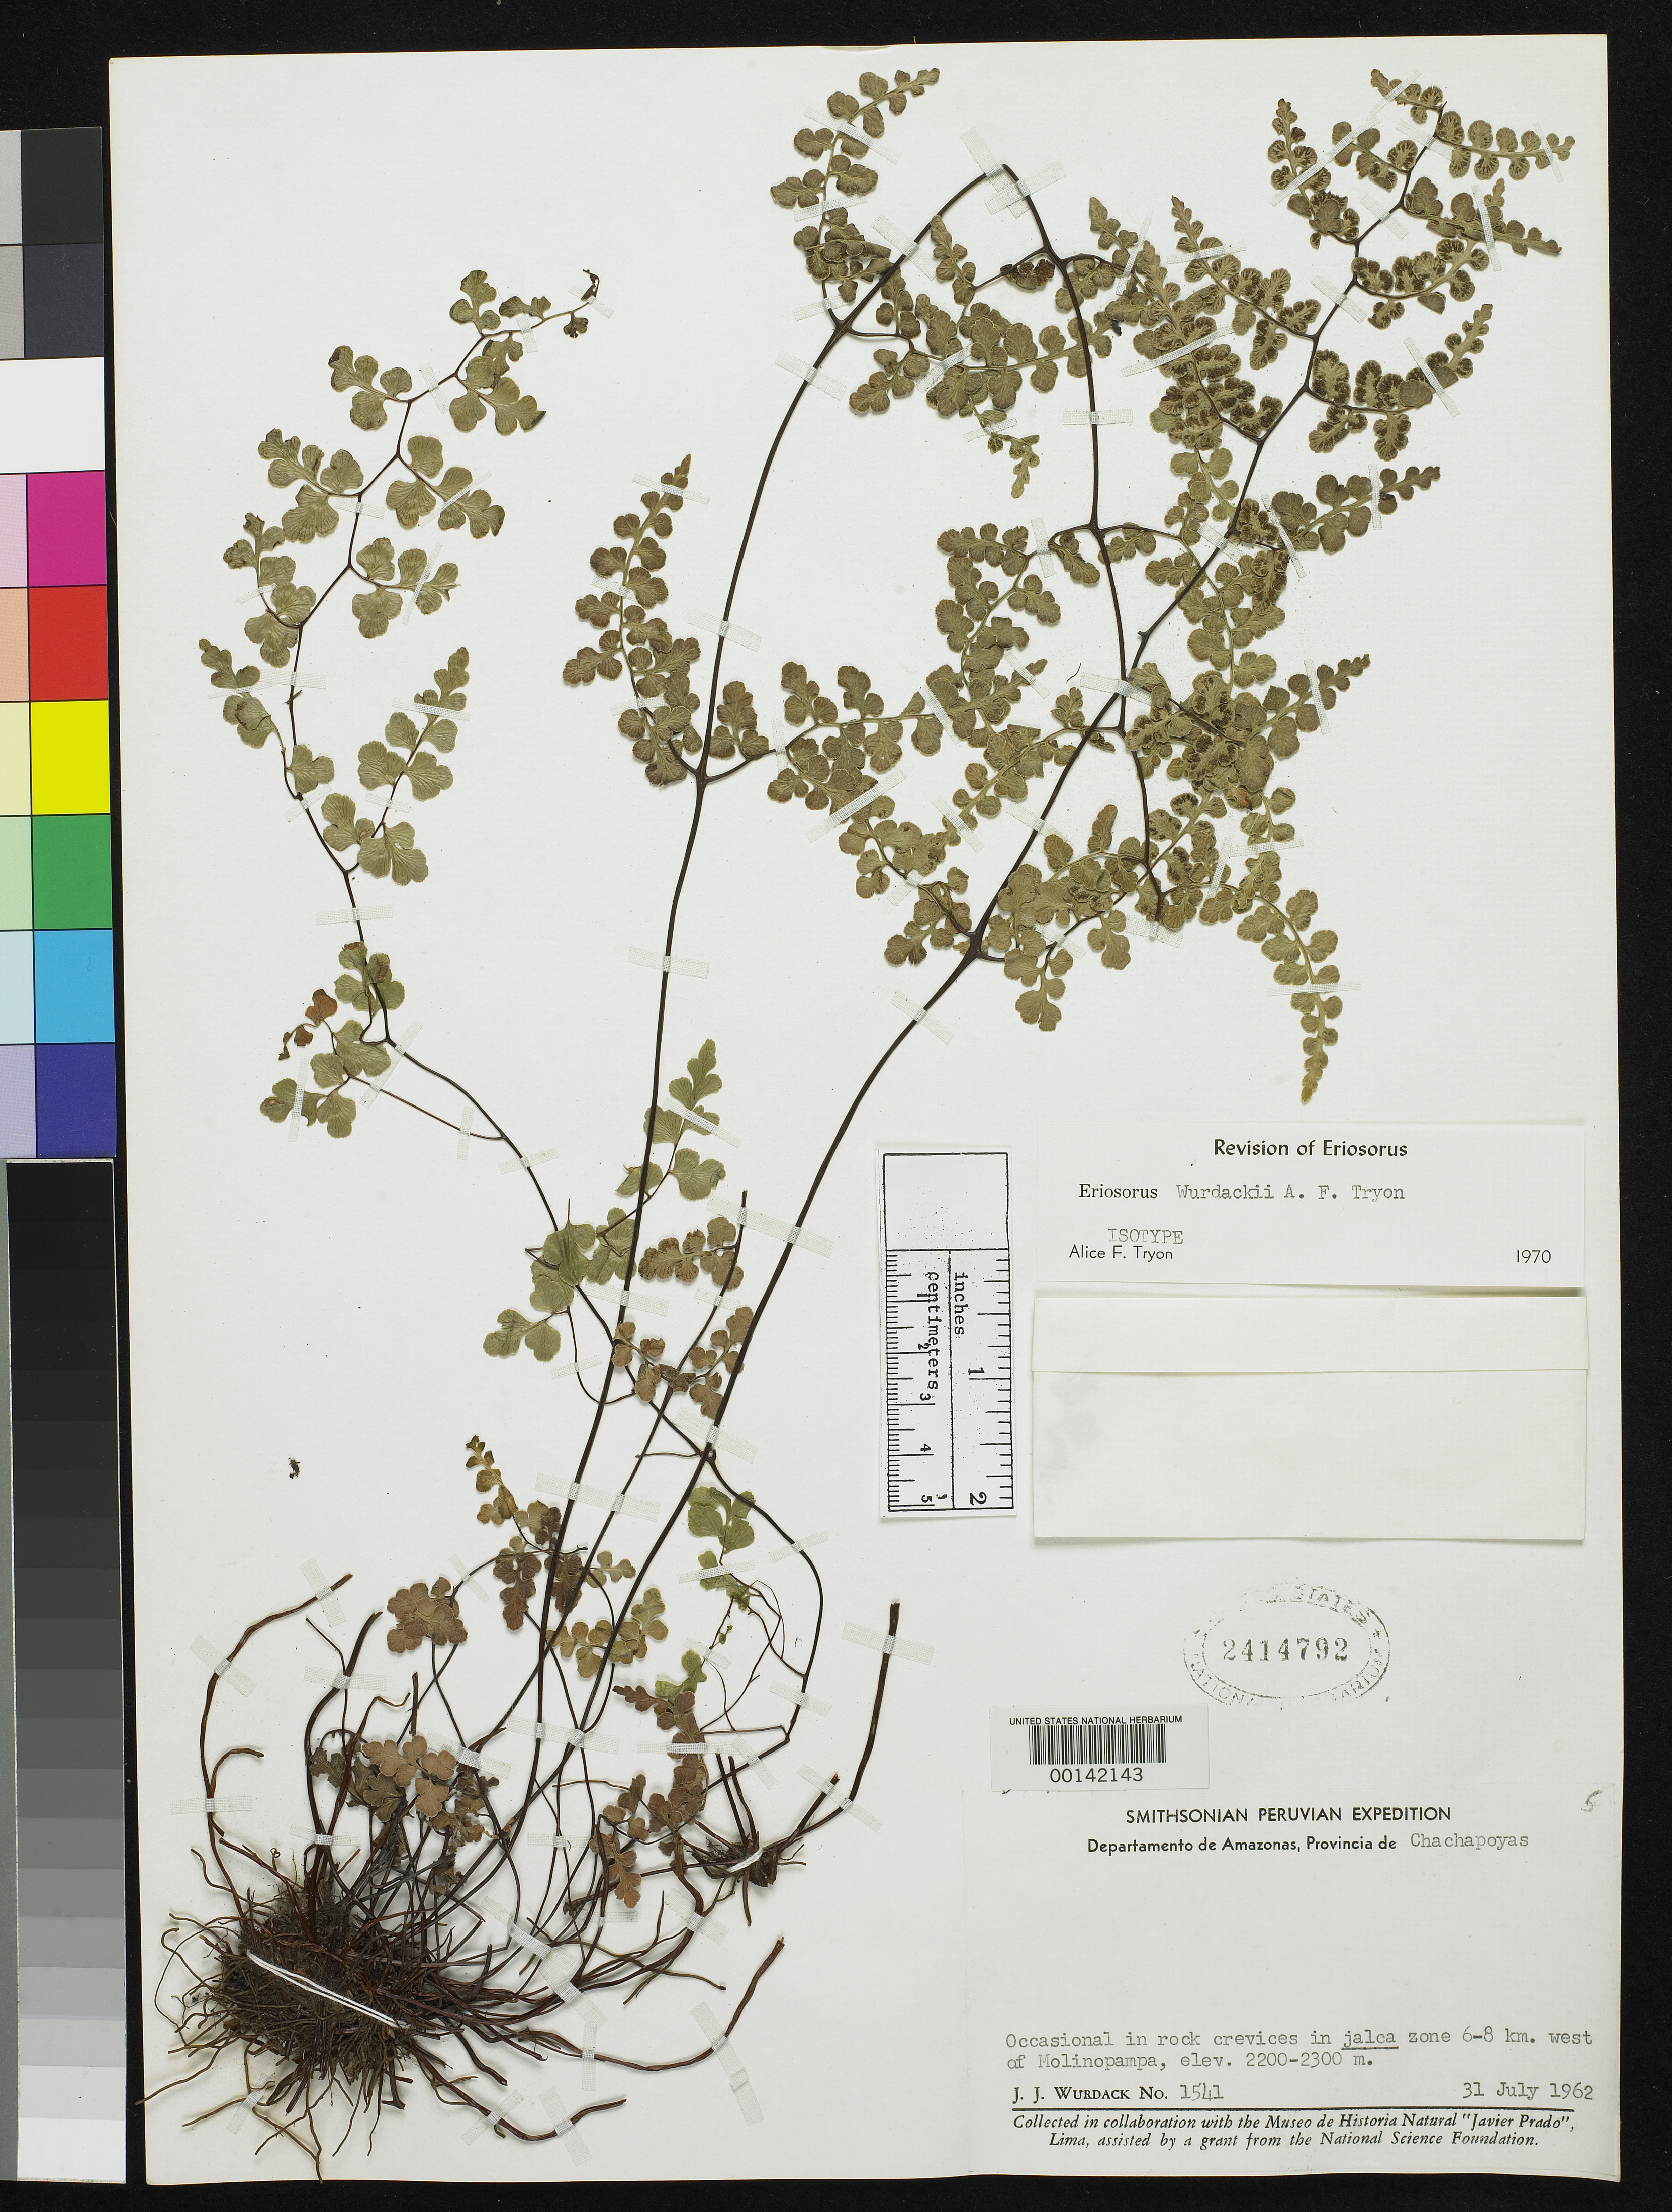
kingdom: Plantae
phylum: Tracheophyta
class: Polypodiopsida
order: Polypodiales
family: Pteridaceae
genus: Eriosorus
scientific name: Eriosorus wurdackii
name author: A.F. Tryon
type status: Isotype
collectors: J. J. Wurdack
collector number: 1541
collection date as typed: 31 Jul 1962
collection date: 1962-07-31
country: Peru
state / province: Amazonas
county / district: Chachapoyas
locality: W of Molinopampa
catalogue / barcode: US 2414792